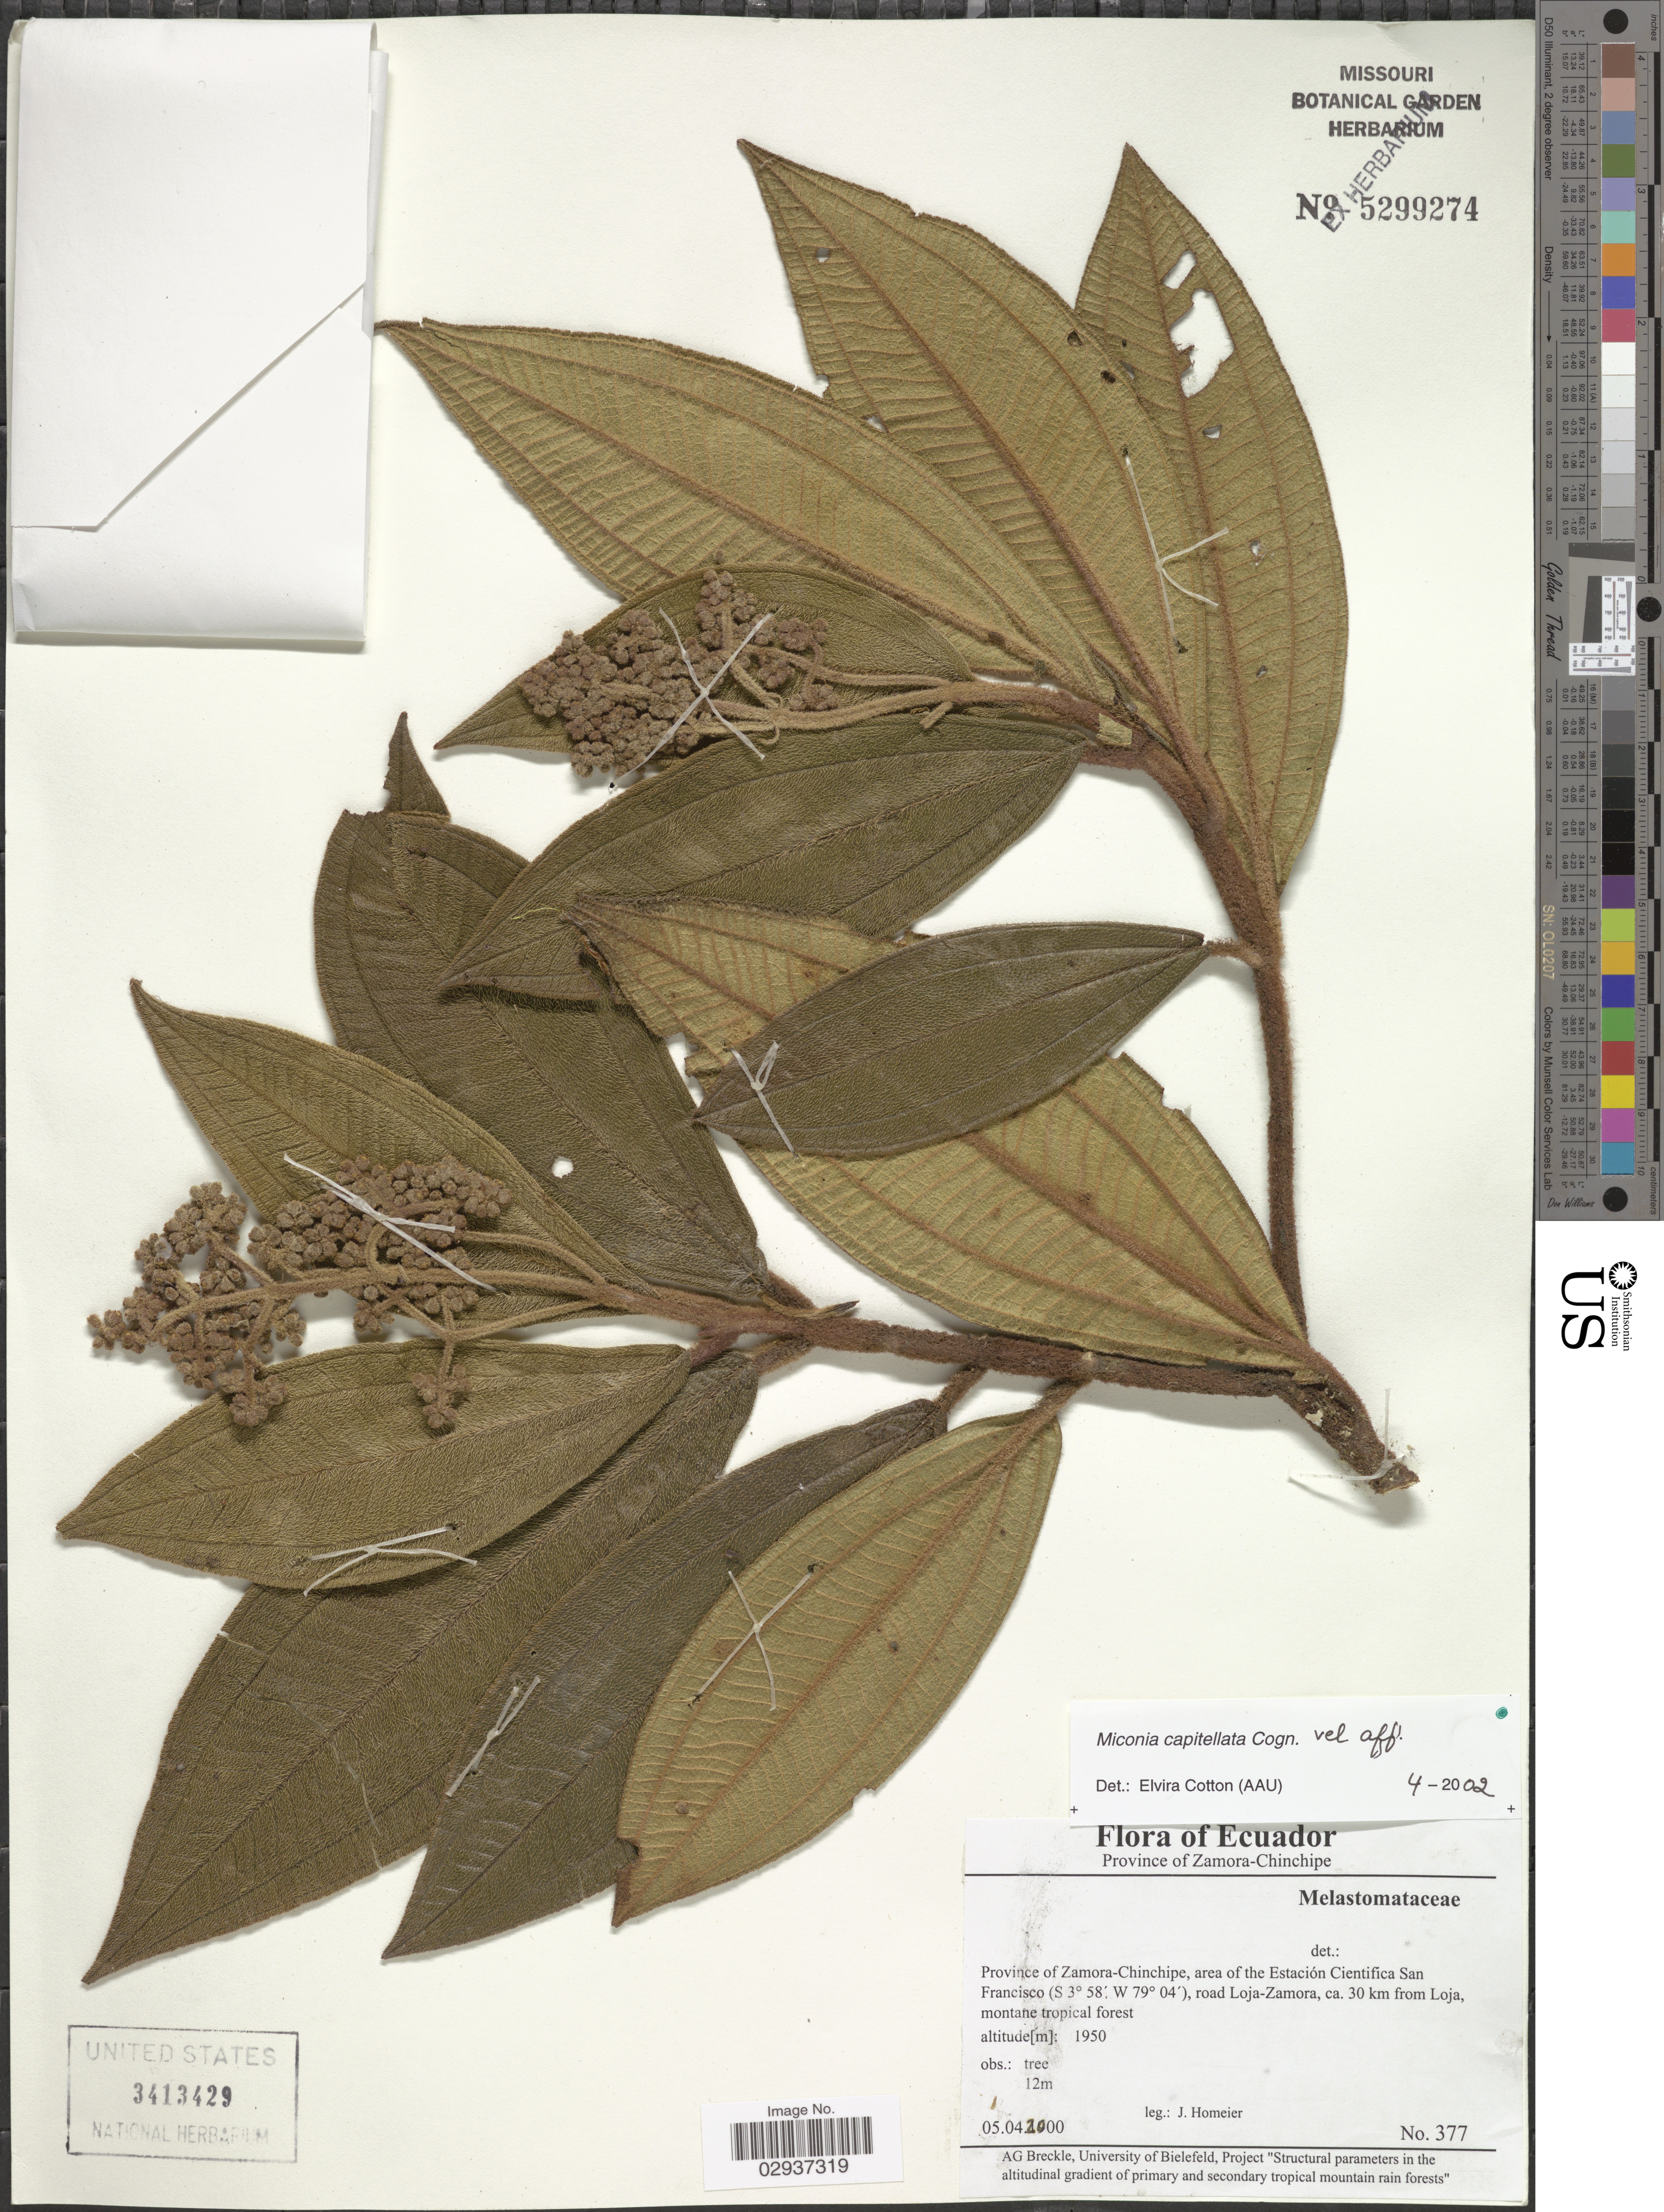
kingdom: Plantae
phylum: Tracheophyta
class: Magnoliopsida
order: Myrtales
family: Melastomataceae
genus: Miconia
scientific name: Miconia capitellata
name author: Cogn.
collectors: J. Homeier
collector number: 377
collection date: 2000-04-05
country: Ecuador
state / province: Zamora-Chinchipe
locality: Province of Zamora-Chinchipe, area of the Estación Cientifica San Francisco, road Loja-Zamora, ca. 30 km from Loja.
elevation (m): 1950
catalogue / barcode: US 3413429